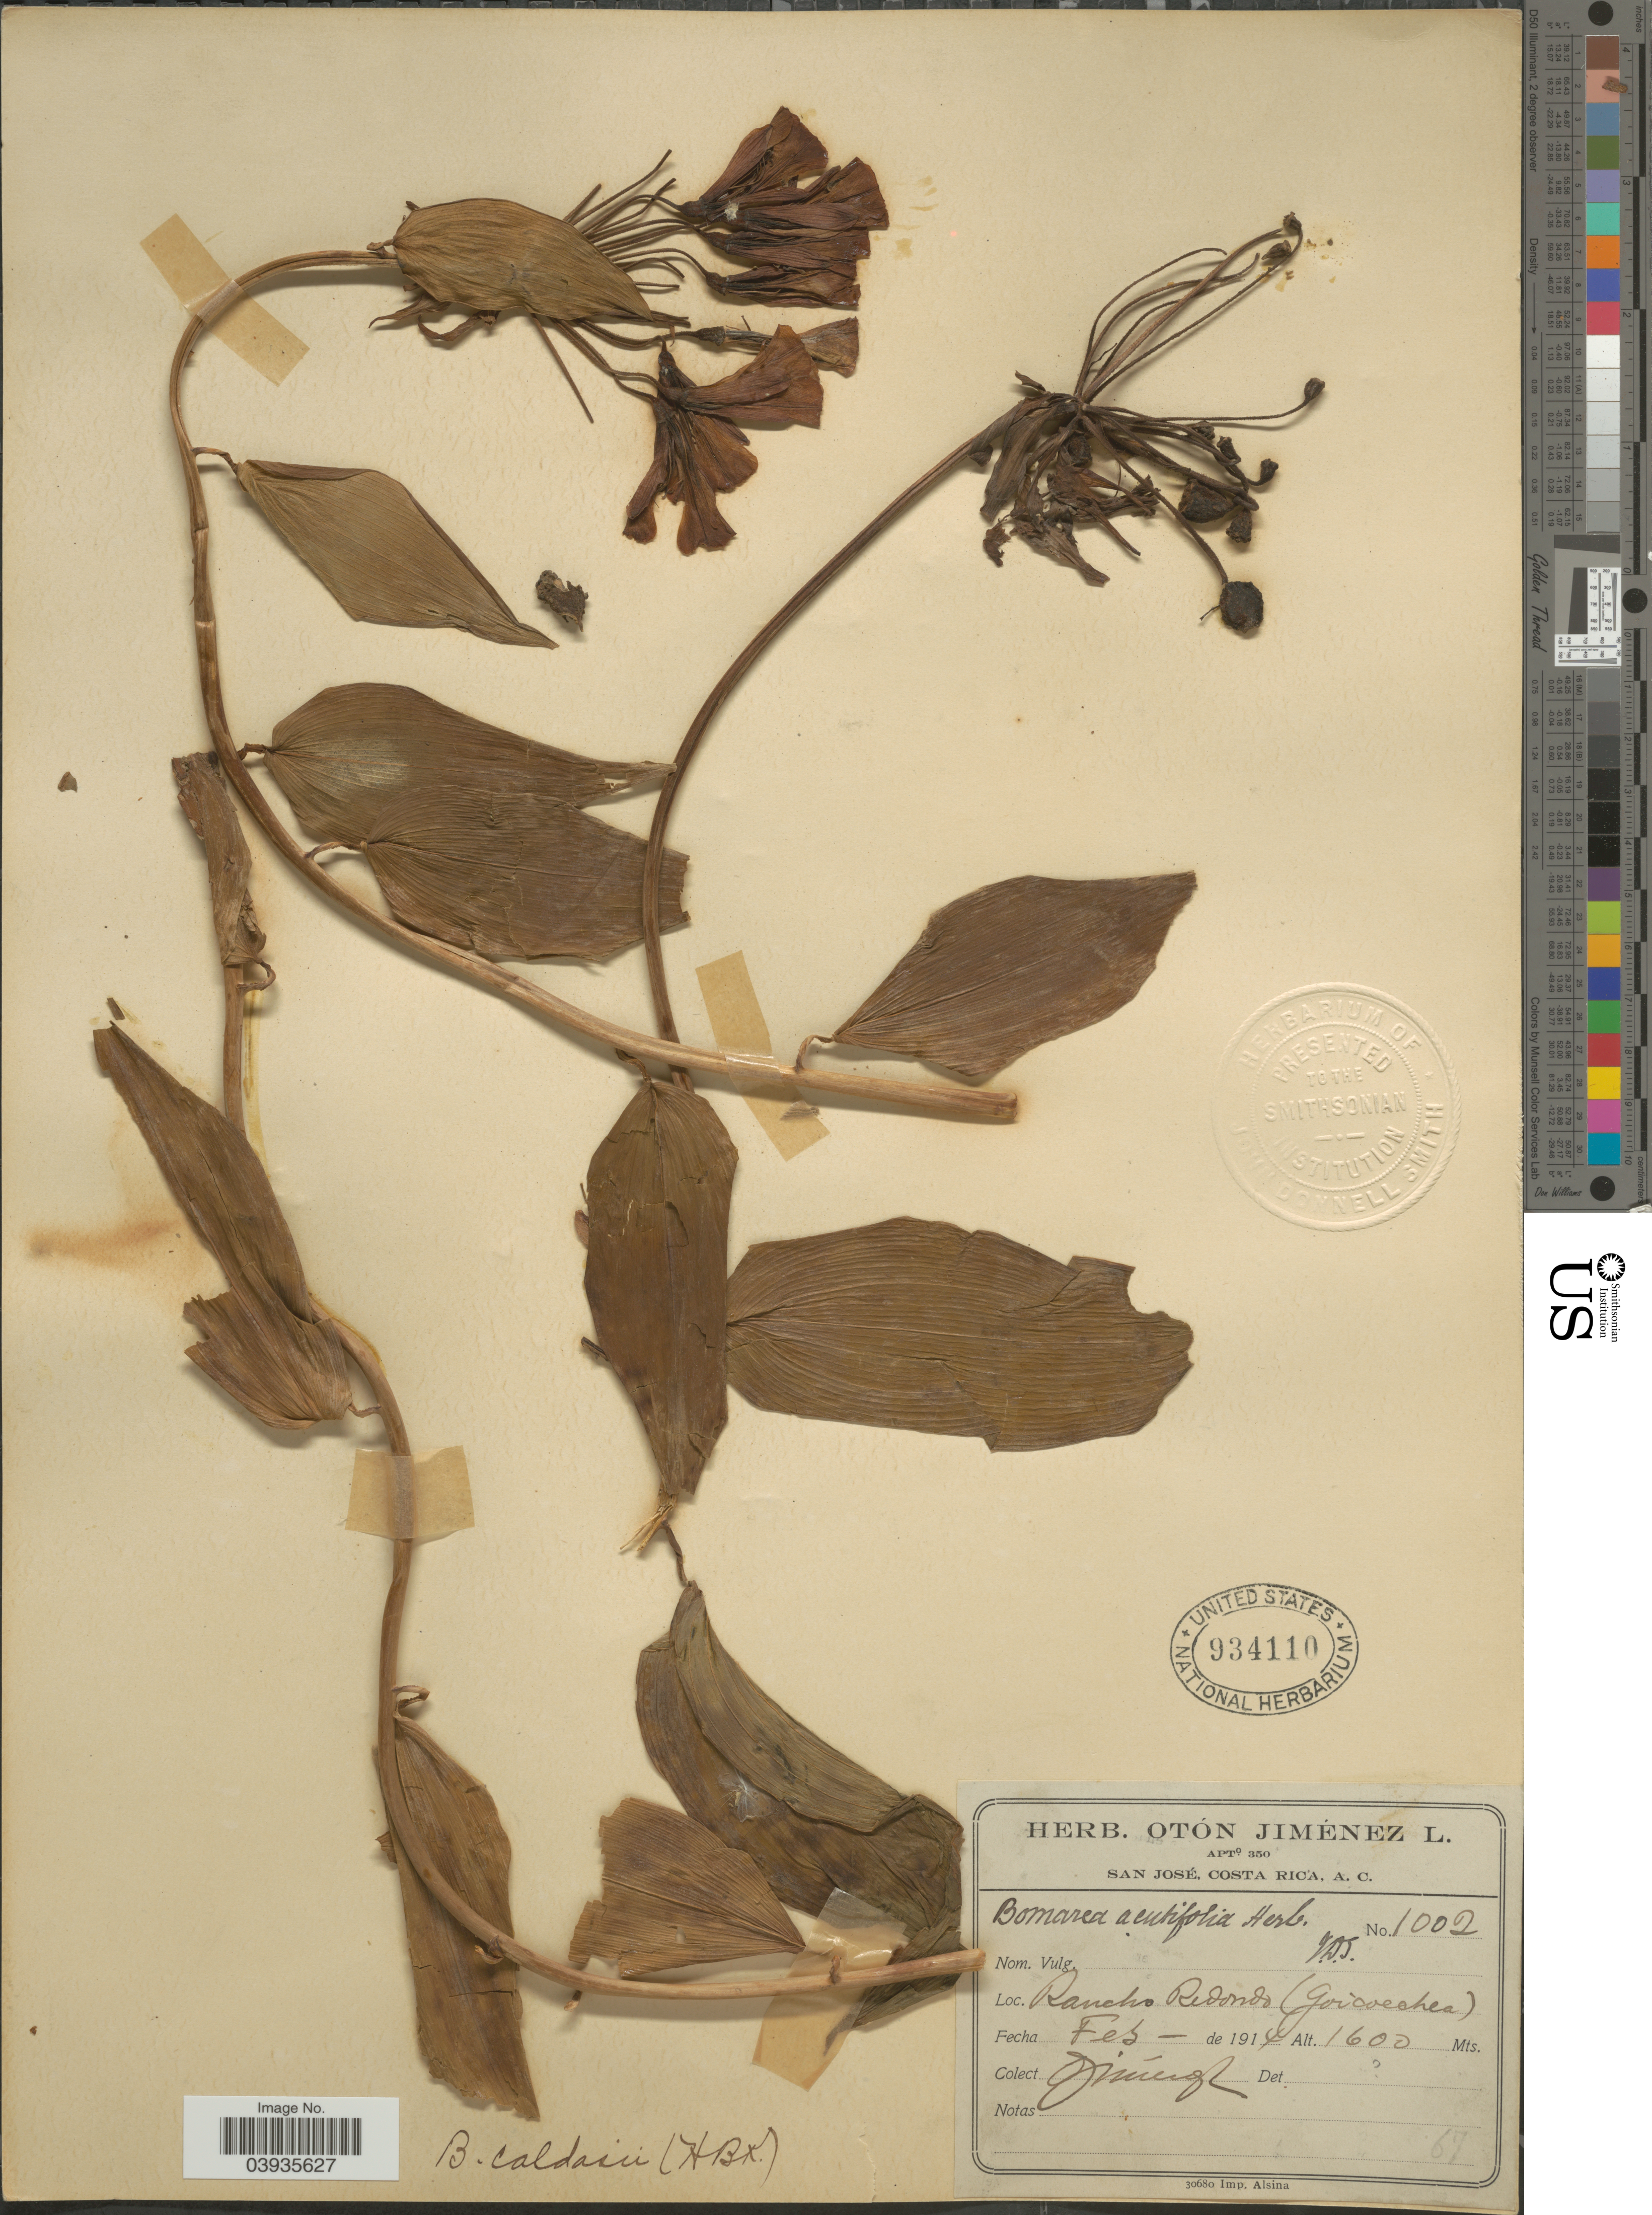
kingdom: Plantae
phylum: Tracheophyta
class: Liliopsida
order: Liliales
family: Alstroemeriaceae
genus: Bomarea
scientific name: Bomarea acutifolia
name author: (Link & Otto) Herb.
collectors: O. Jiménez L.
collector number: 1002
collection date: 1914-02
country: Costa Rica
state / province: San José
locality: Rancho Redondo (Goicoechea).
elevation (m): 1600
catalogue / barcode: US 934110